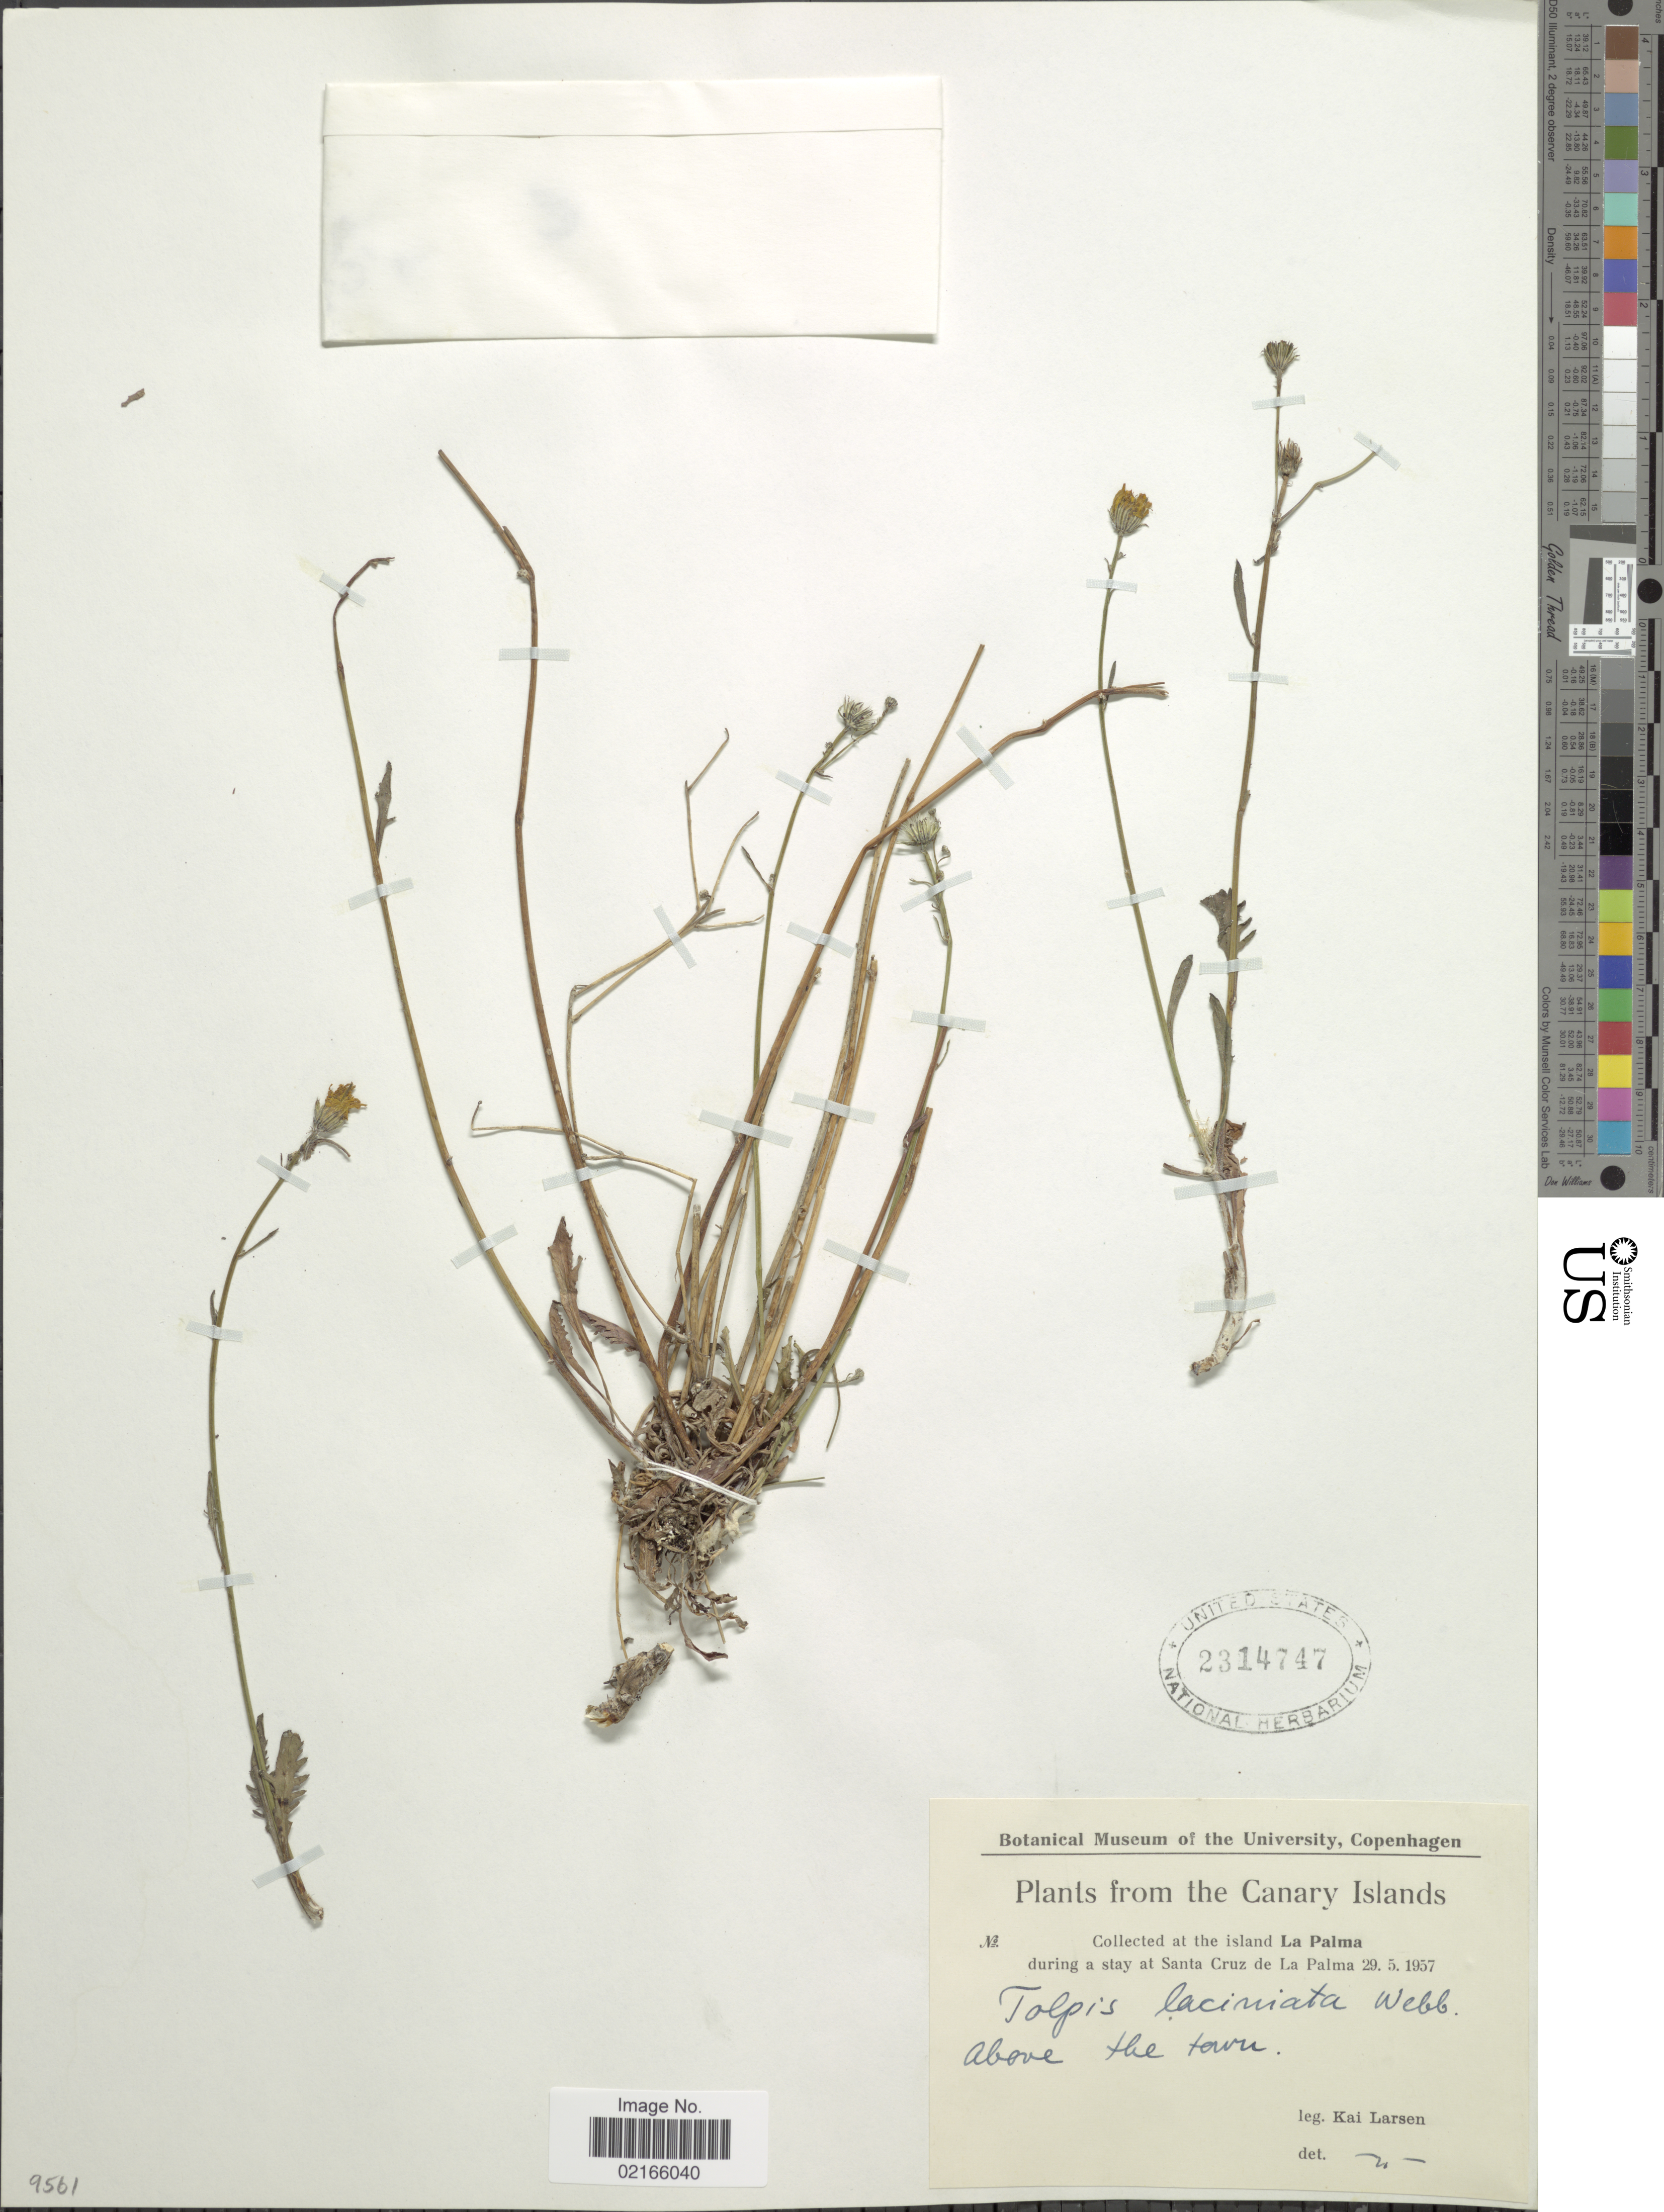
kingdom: Plantae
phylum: Tracheophyta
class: Magnoliopsida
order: Asterales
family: Asteraceae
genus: Tolpis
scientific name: Tolpis laciniata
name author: (Sch. Bip.) Webb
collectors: K. Larsen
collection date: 1957-05-29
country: Spain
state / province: Canarias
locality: Canary Islands, island La Palma during a stay at Santa Cruz de la Palma, above the town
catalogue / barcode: US 2314747